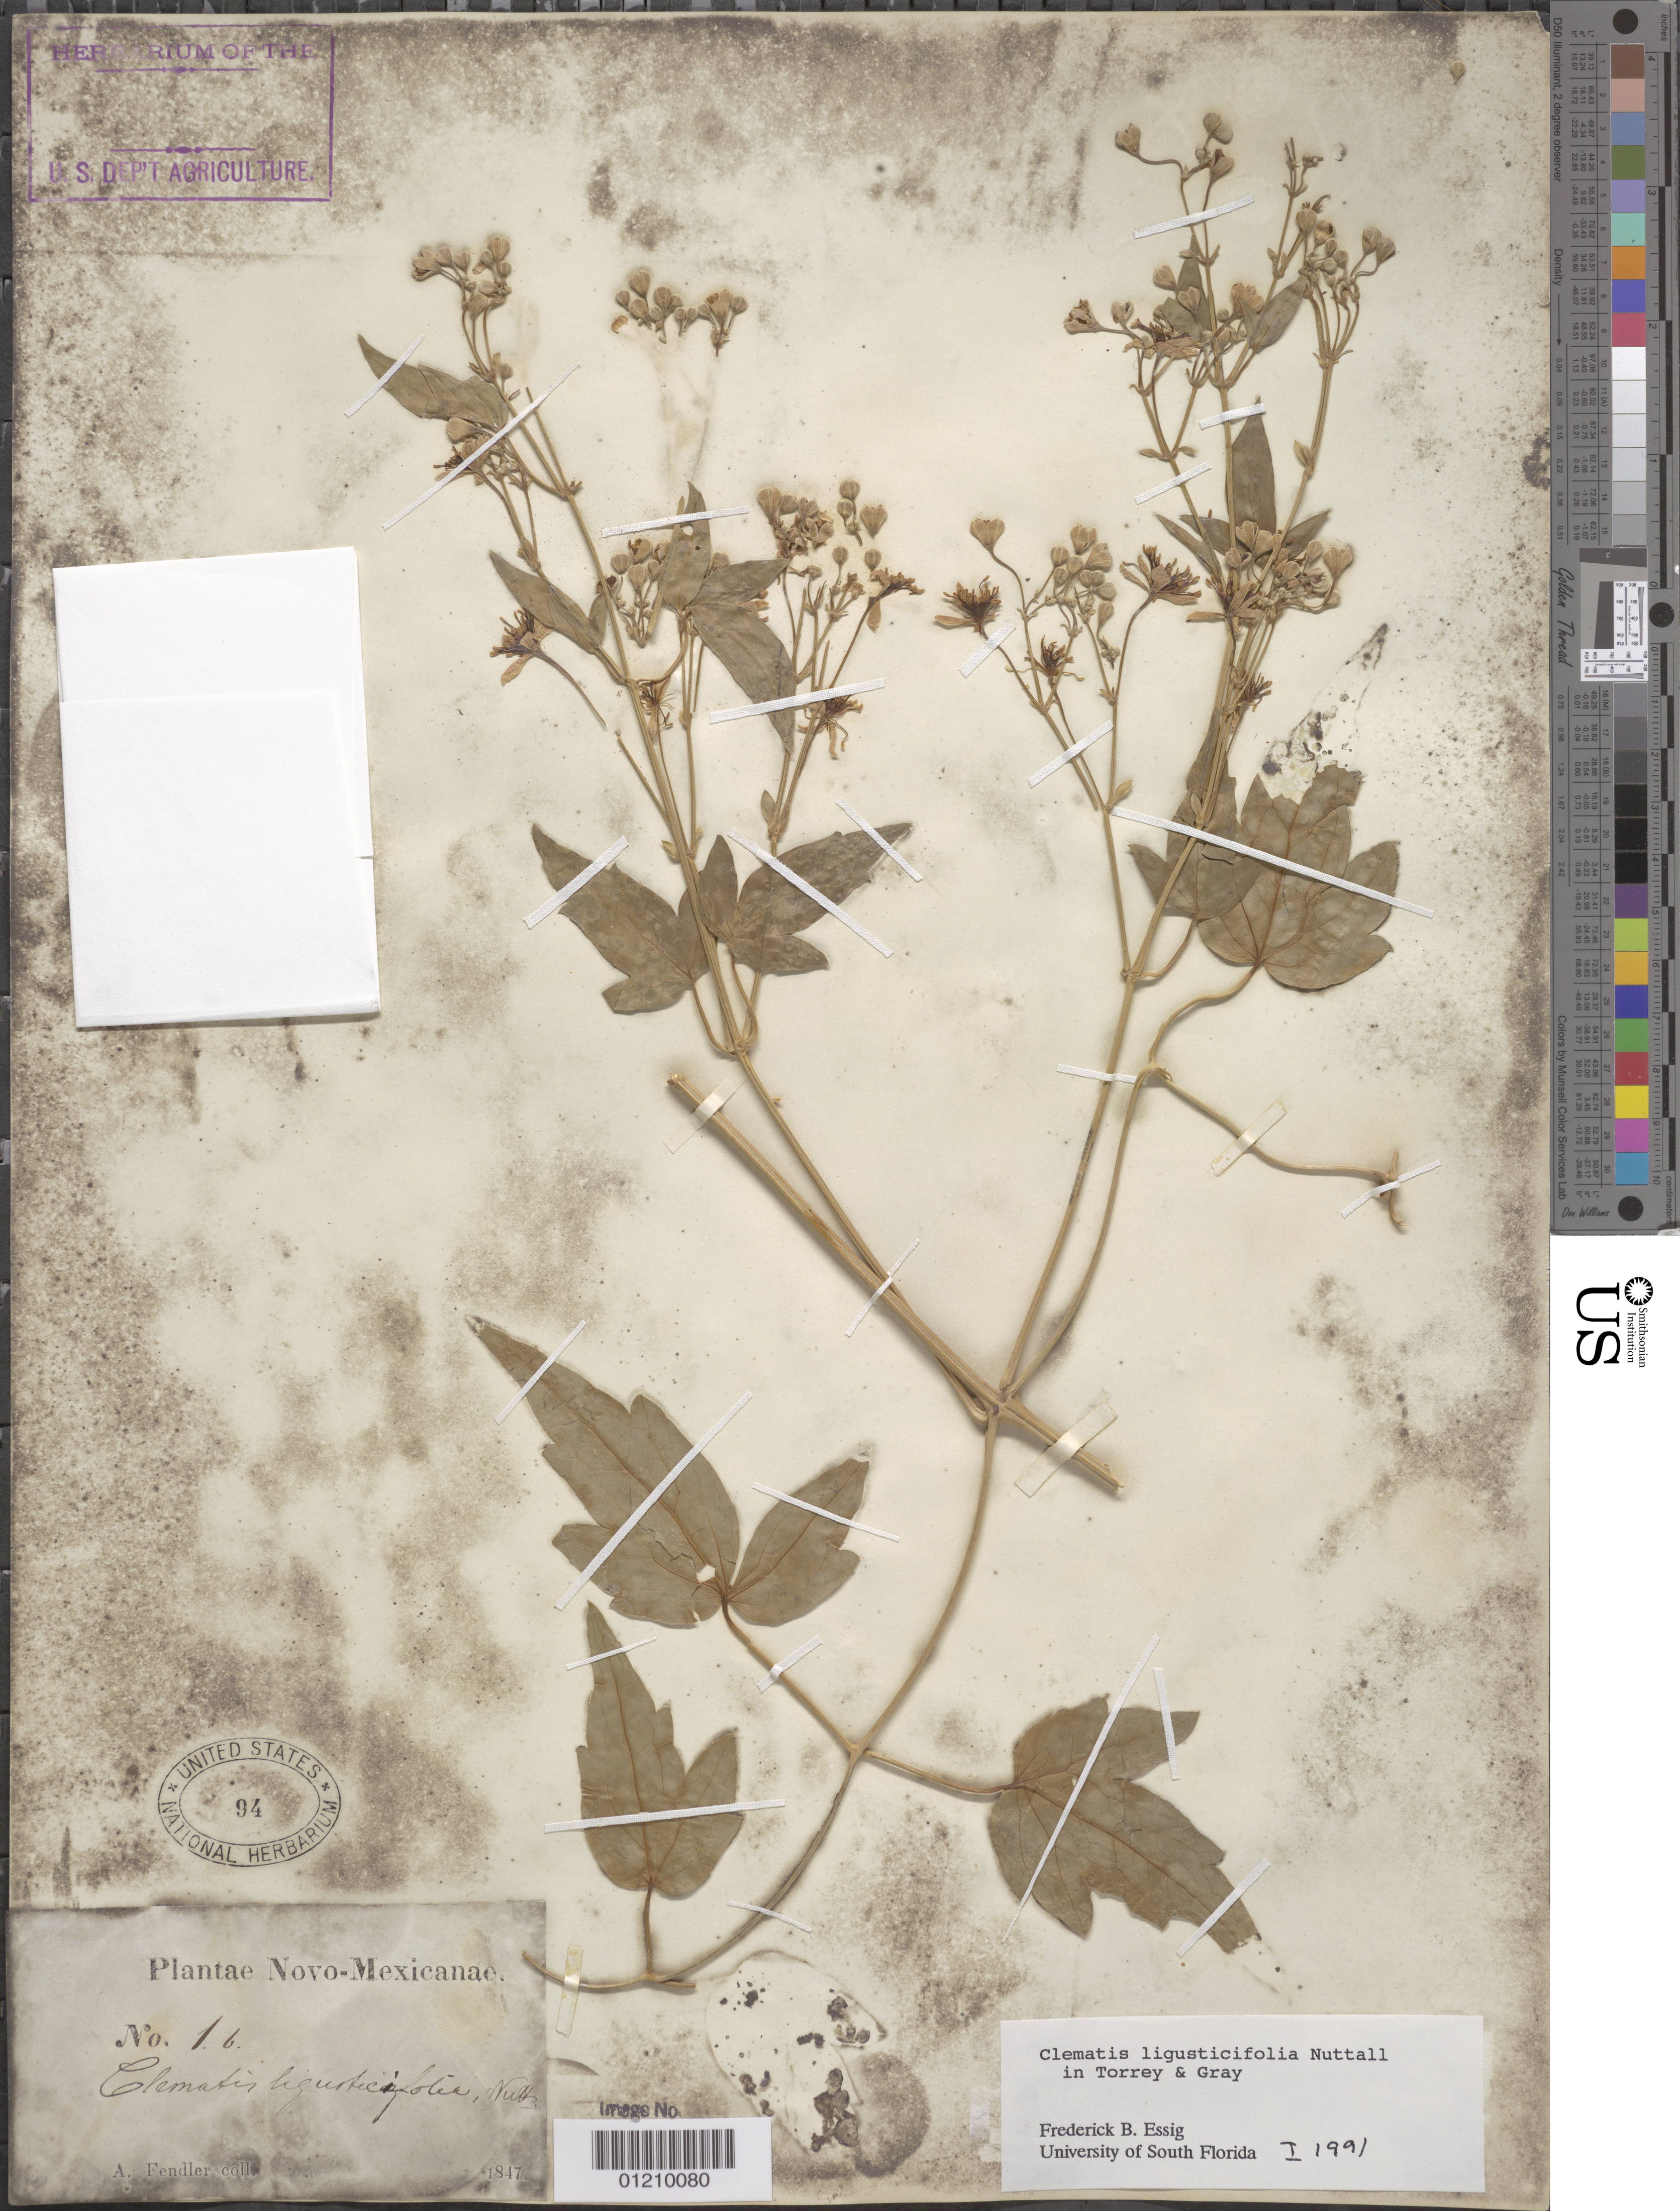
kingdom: Plantae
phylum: Tracheophyta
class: Magnoliopsida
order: Ranunculales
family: Ranunculaceae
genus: Clematis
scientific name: Clematis ligusticifolia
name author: Nutt.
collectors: A. Fendler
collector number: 16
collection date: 1847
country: United States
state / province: New Mexico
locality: "Nova Mexicana"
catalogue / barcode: US 94